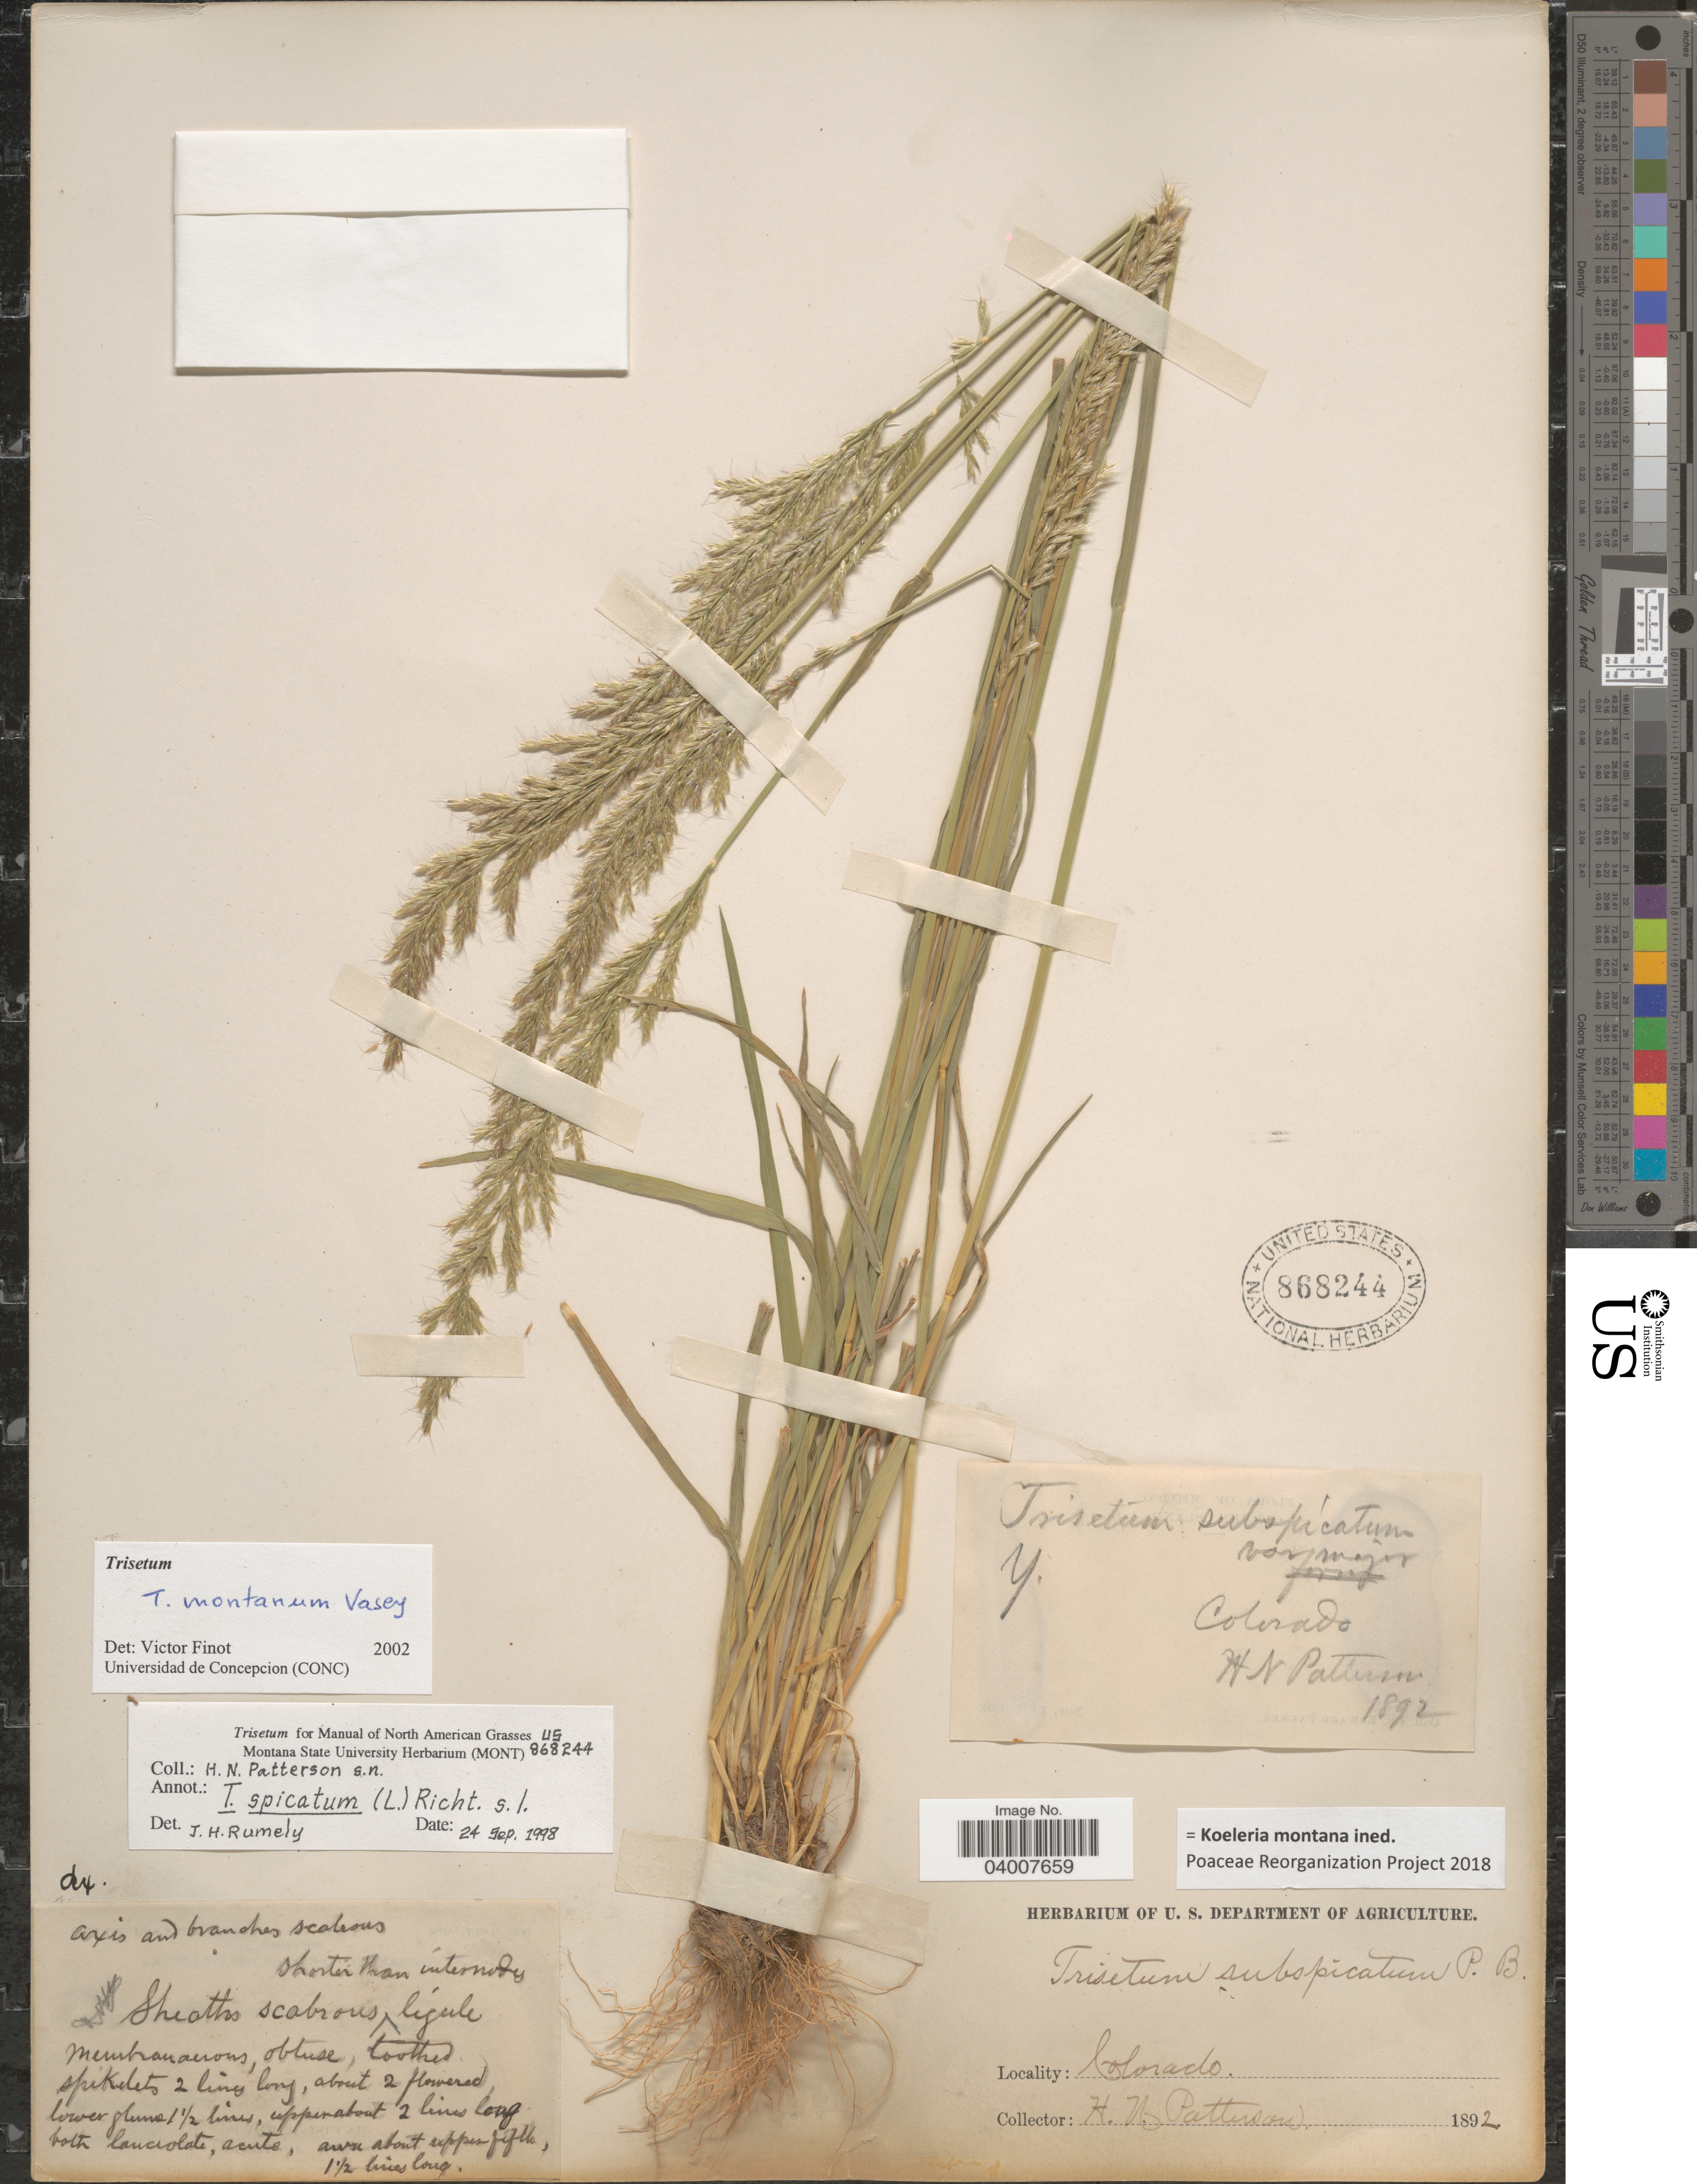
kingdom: Plantae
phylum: Tracheophyta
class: Liliopsida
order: Poales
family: Poaceae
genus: Koeleria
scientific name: Koeleria montana ined.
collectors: H. N. Patterson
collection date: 1892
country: United States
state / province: Colorado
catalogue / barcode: US 868244